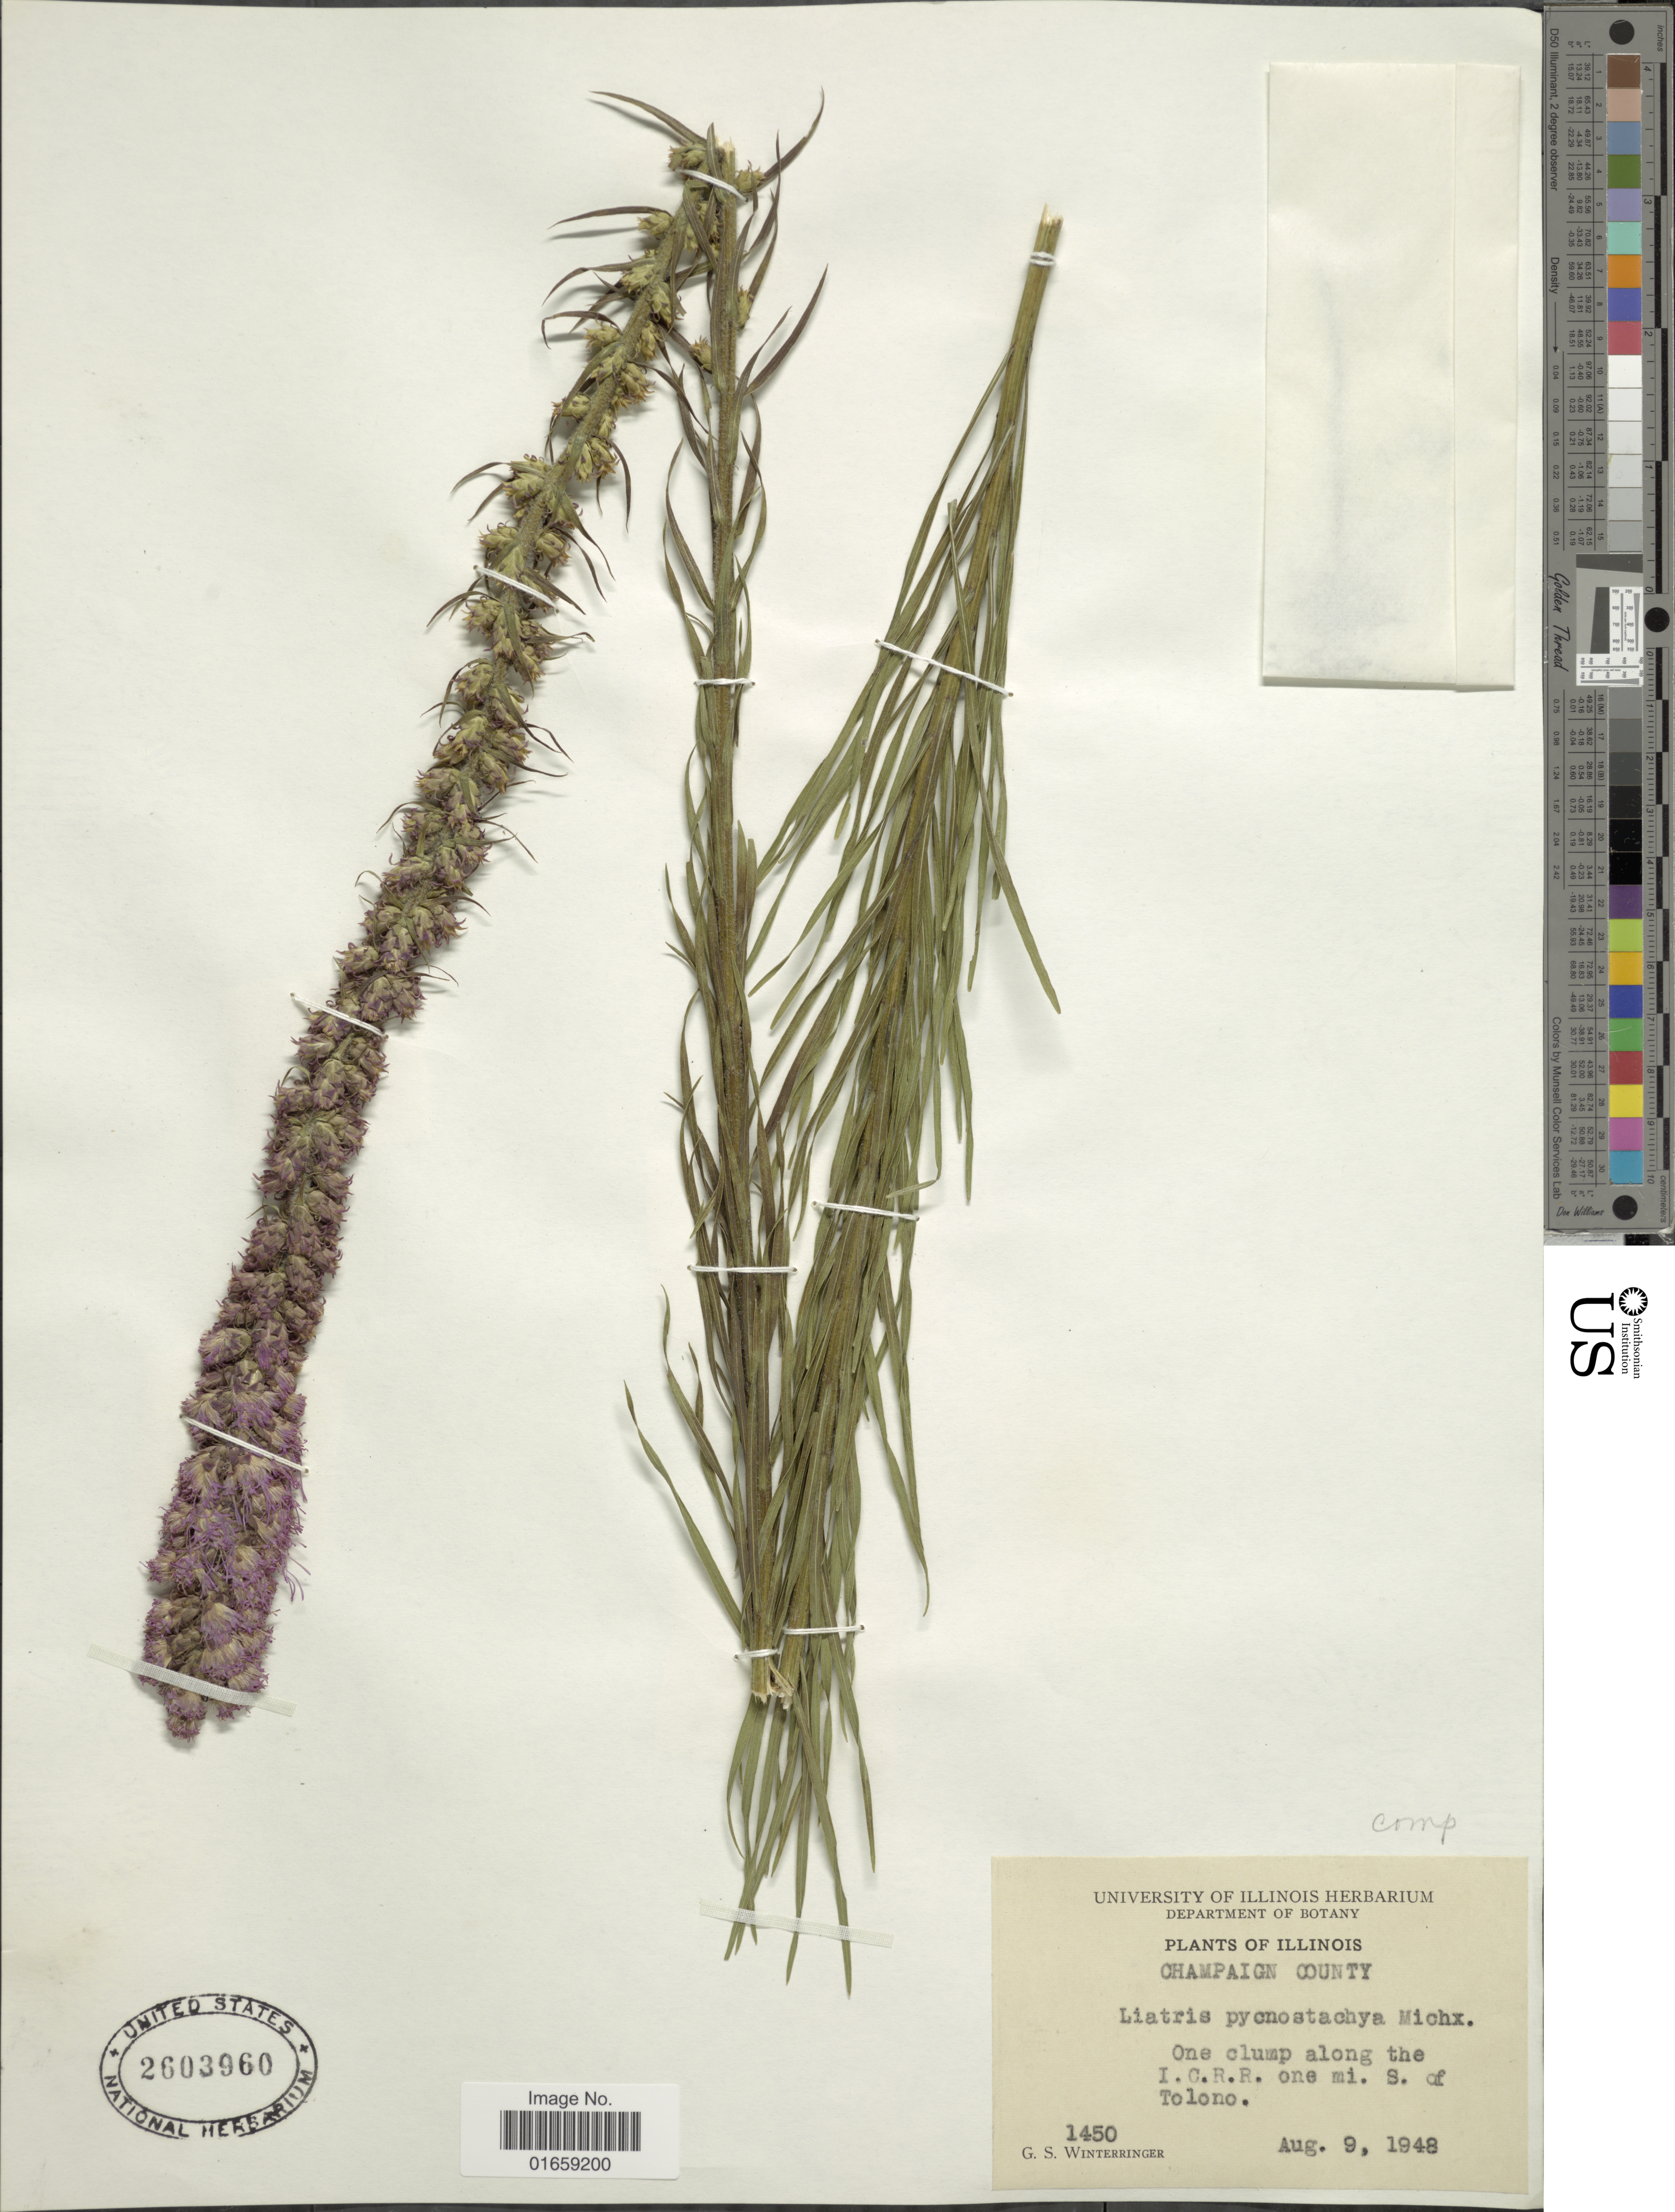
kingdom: Plantae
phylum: Tracheophyta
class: Magnoliopsida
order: Asterales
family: Asteraceae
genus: Liatris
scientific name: Liatris pycnostachya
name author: Michx.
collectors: G. Winterringer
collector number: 1450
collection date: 1948-08-09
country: United States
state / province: Illinois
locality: Champaign County, one clump along the I. C. R. R. one mi. S. of Tolono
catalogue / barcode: US 2603960